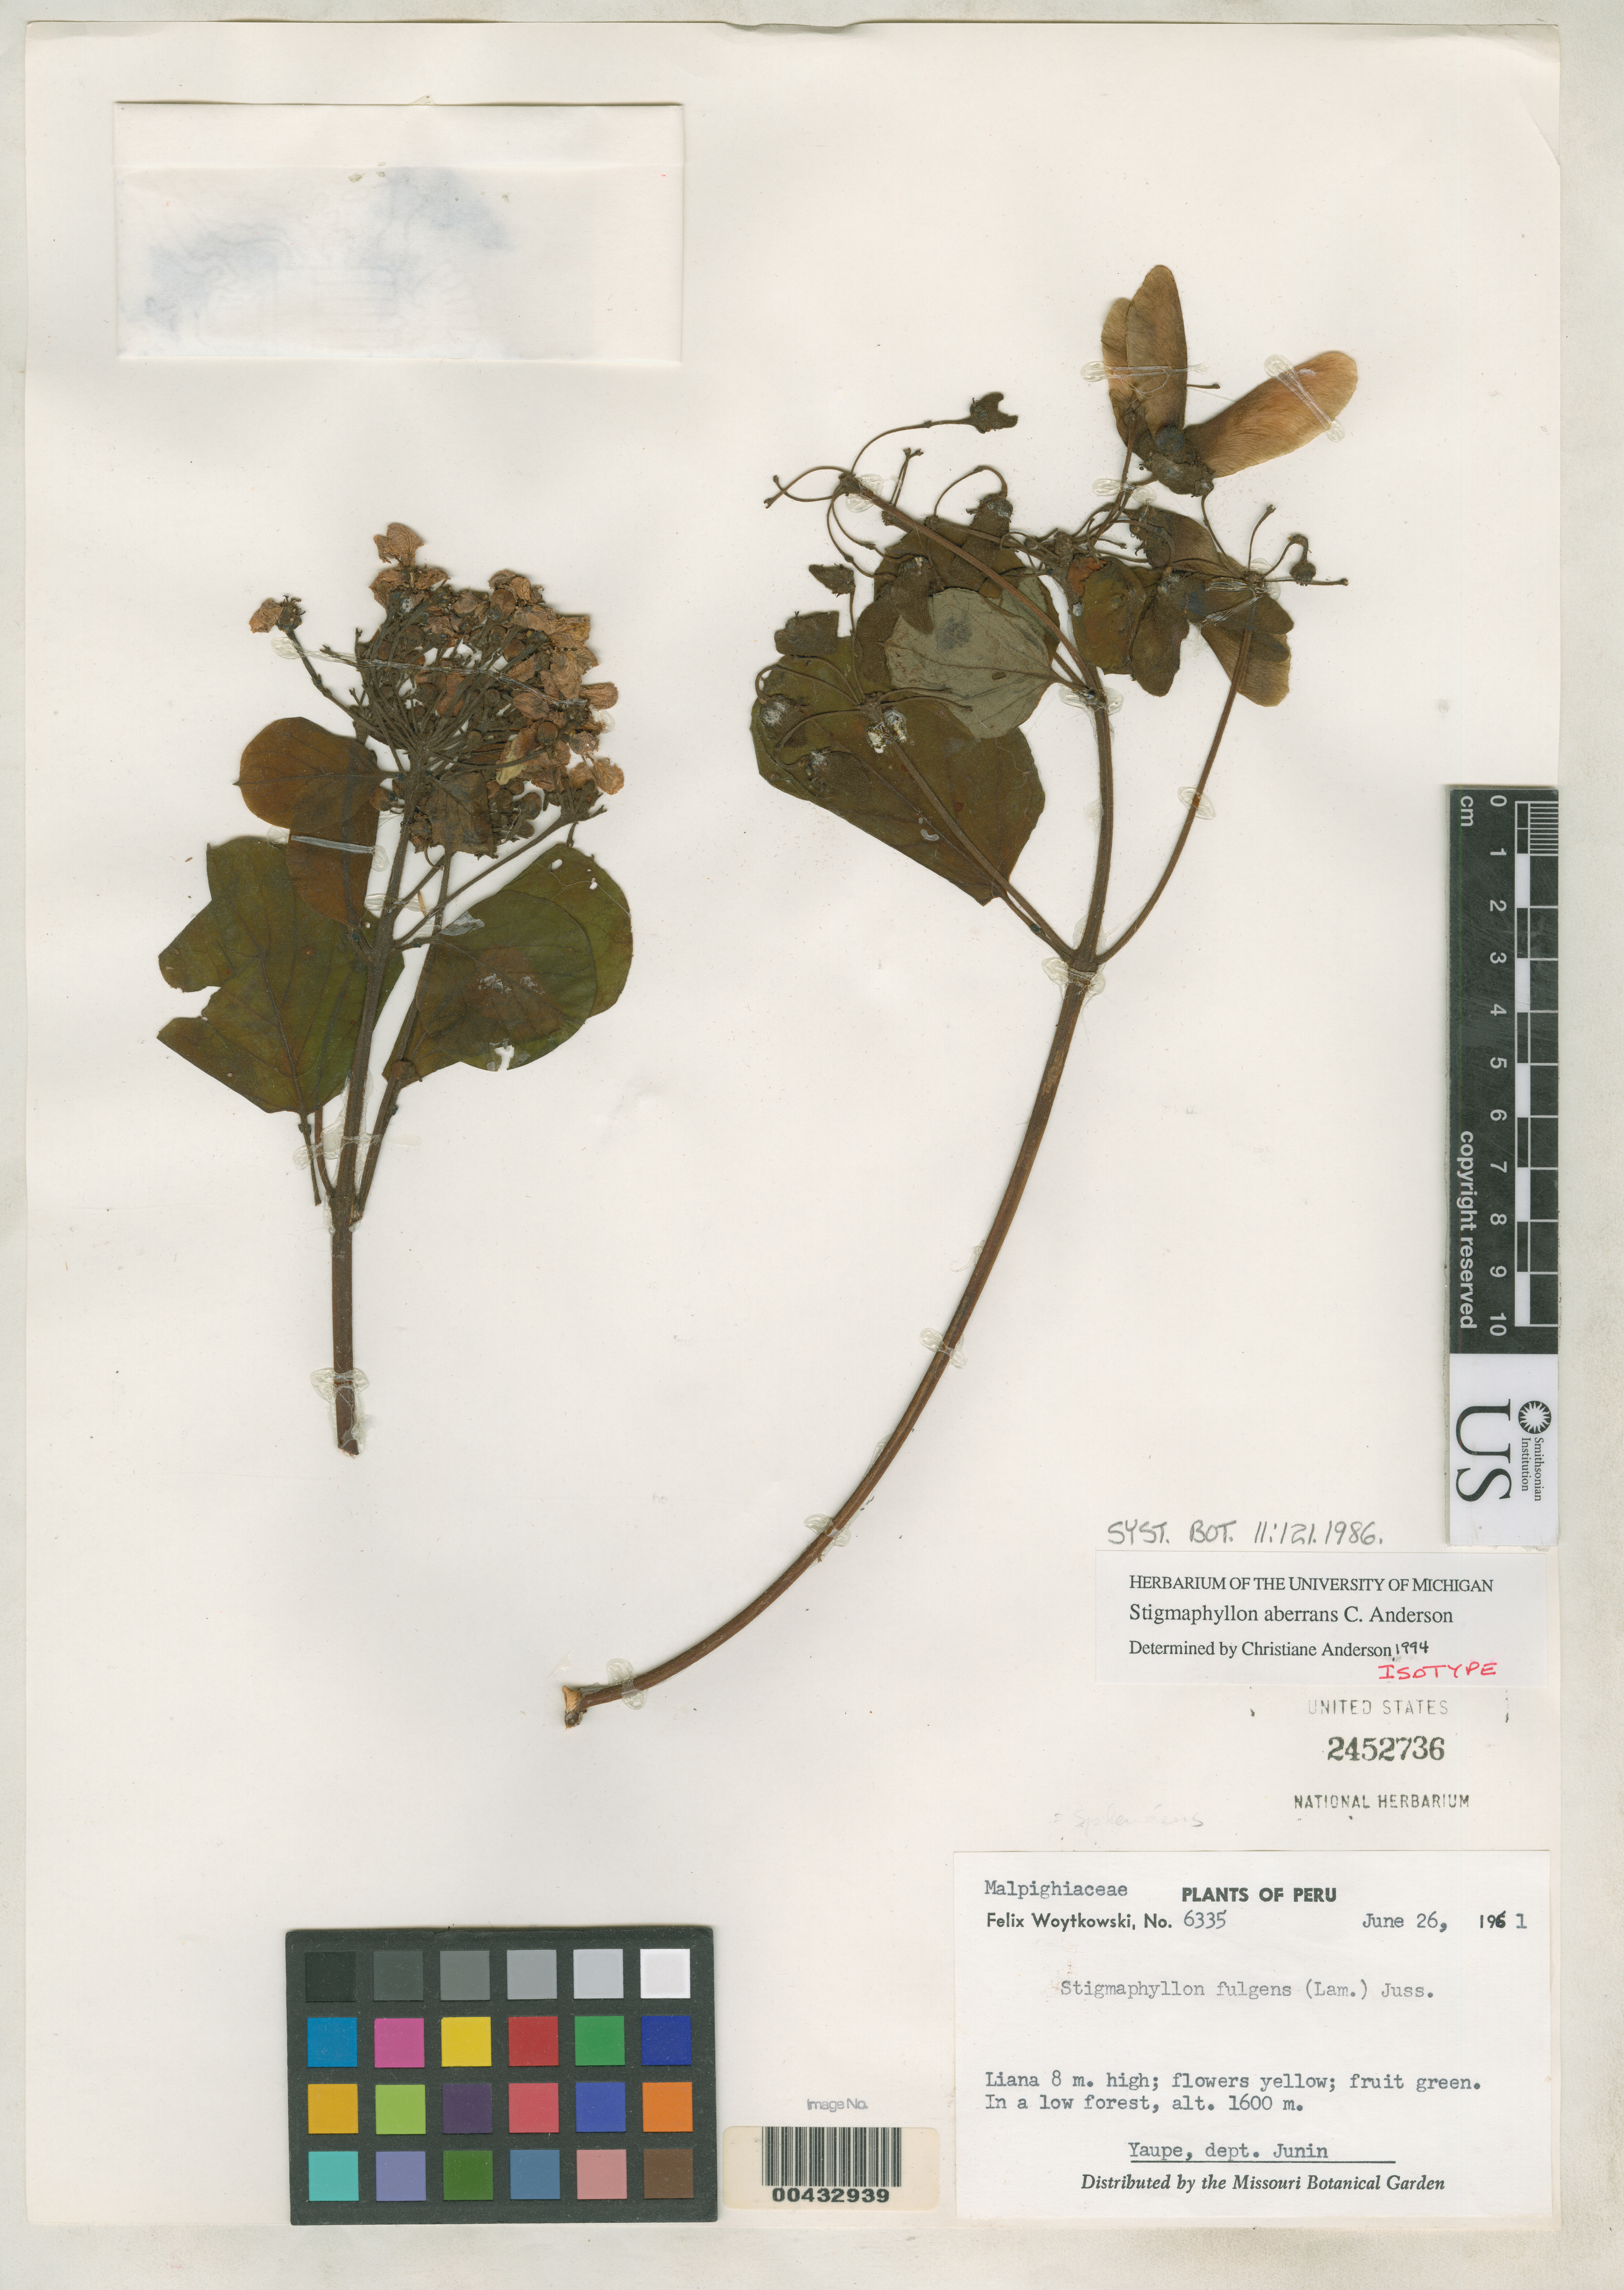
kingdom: Plantae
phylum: Tracheophyta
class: Magnoliopsida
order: Malpighiales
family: Malpighiaceae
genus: Stigmaphyllon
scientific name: Stigmaphyllon aberrans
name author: C.E. Anderson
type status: Isotype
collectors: F. Woytkowski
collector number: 6335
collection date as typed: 26 Jun 1961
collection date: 1961-06-26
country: Peru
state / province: Junín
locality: Yaupe.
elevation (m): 1600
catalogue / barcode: US 2452736